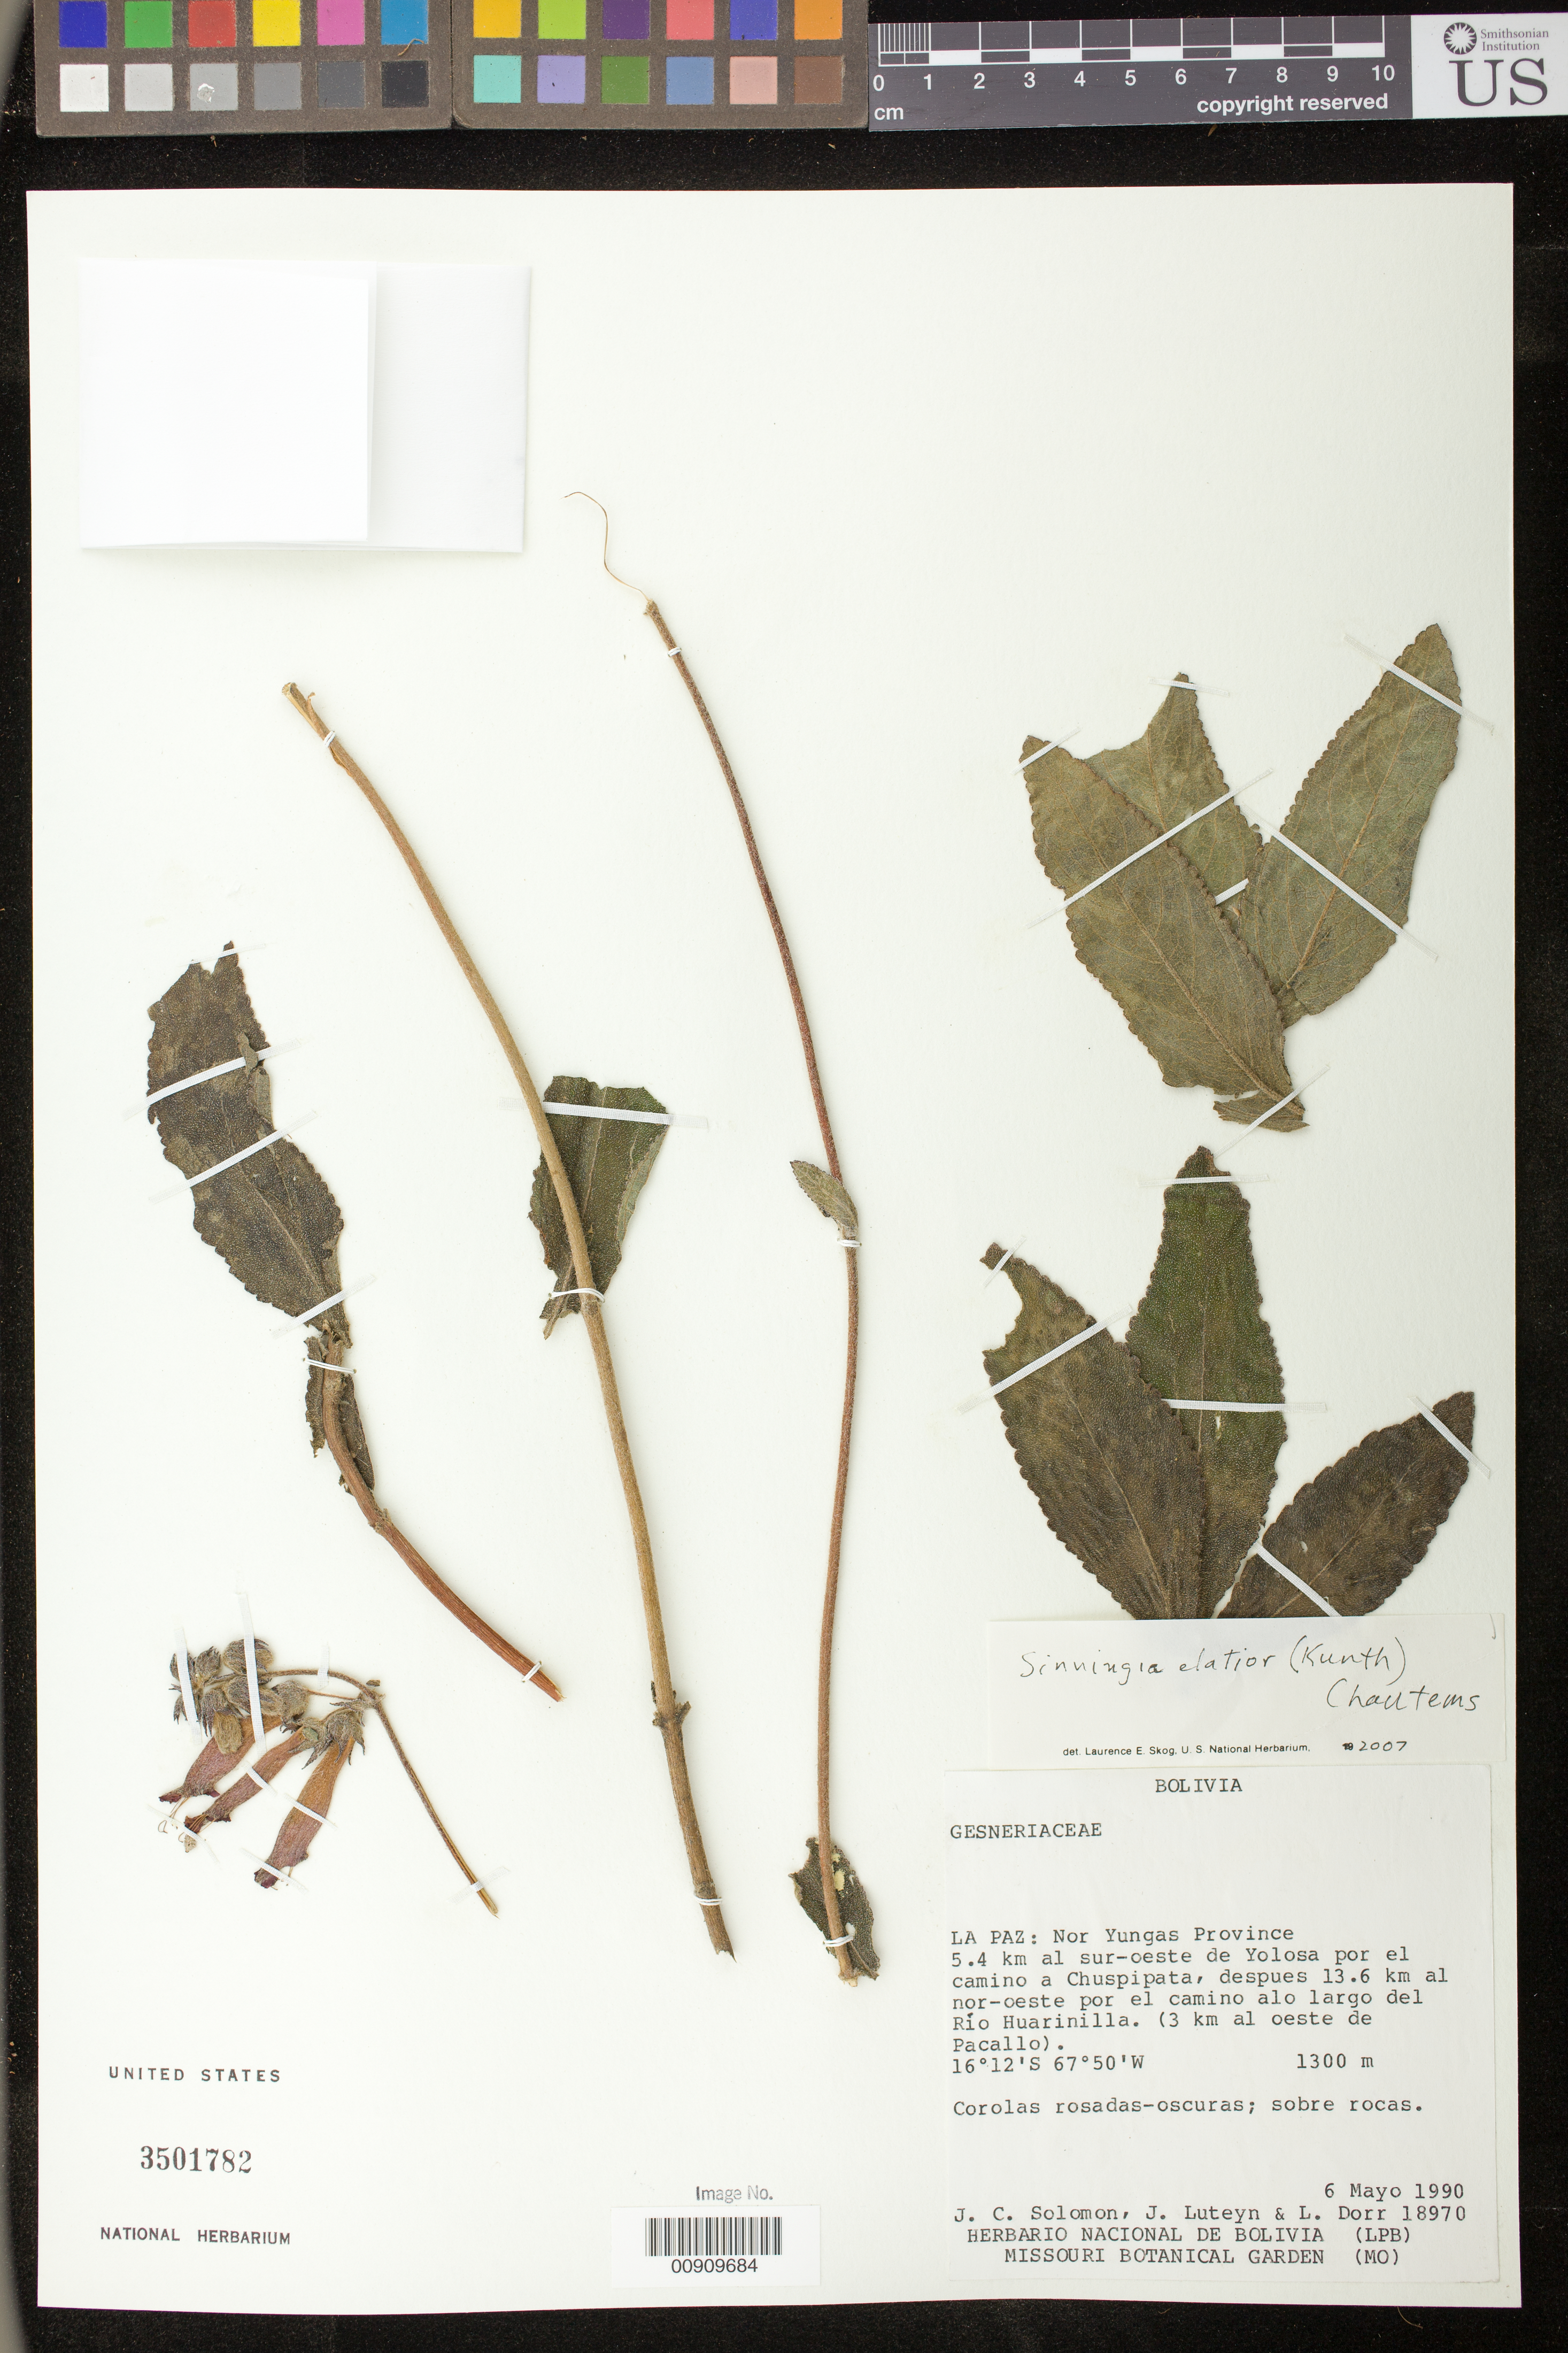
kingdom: Plantae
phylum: Tracheophyta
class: Magnoliopsida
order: Lamiales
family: Gesneriaceae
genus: Sinningia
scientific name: Sinningia elatior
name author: (Kunth) Chautems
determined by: Skog, Laurence E.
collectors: J. C. Solomon, J. L. Luteyn & L. J. Dorr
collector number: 18970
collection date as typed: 06 May 1990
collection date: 1990-05-06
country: Bolivia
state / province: La Paz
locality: La Paz: Nor Yungas Province, 5.4 km al sur-oeste de Yolosa por el camino a chuspipata, despues 13.6 km al nor-oeste por el camino alo largo del Río Huarinilla (3 km al oeste de Pacallo)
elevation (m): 1300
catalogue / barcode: US 3501782